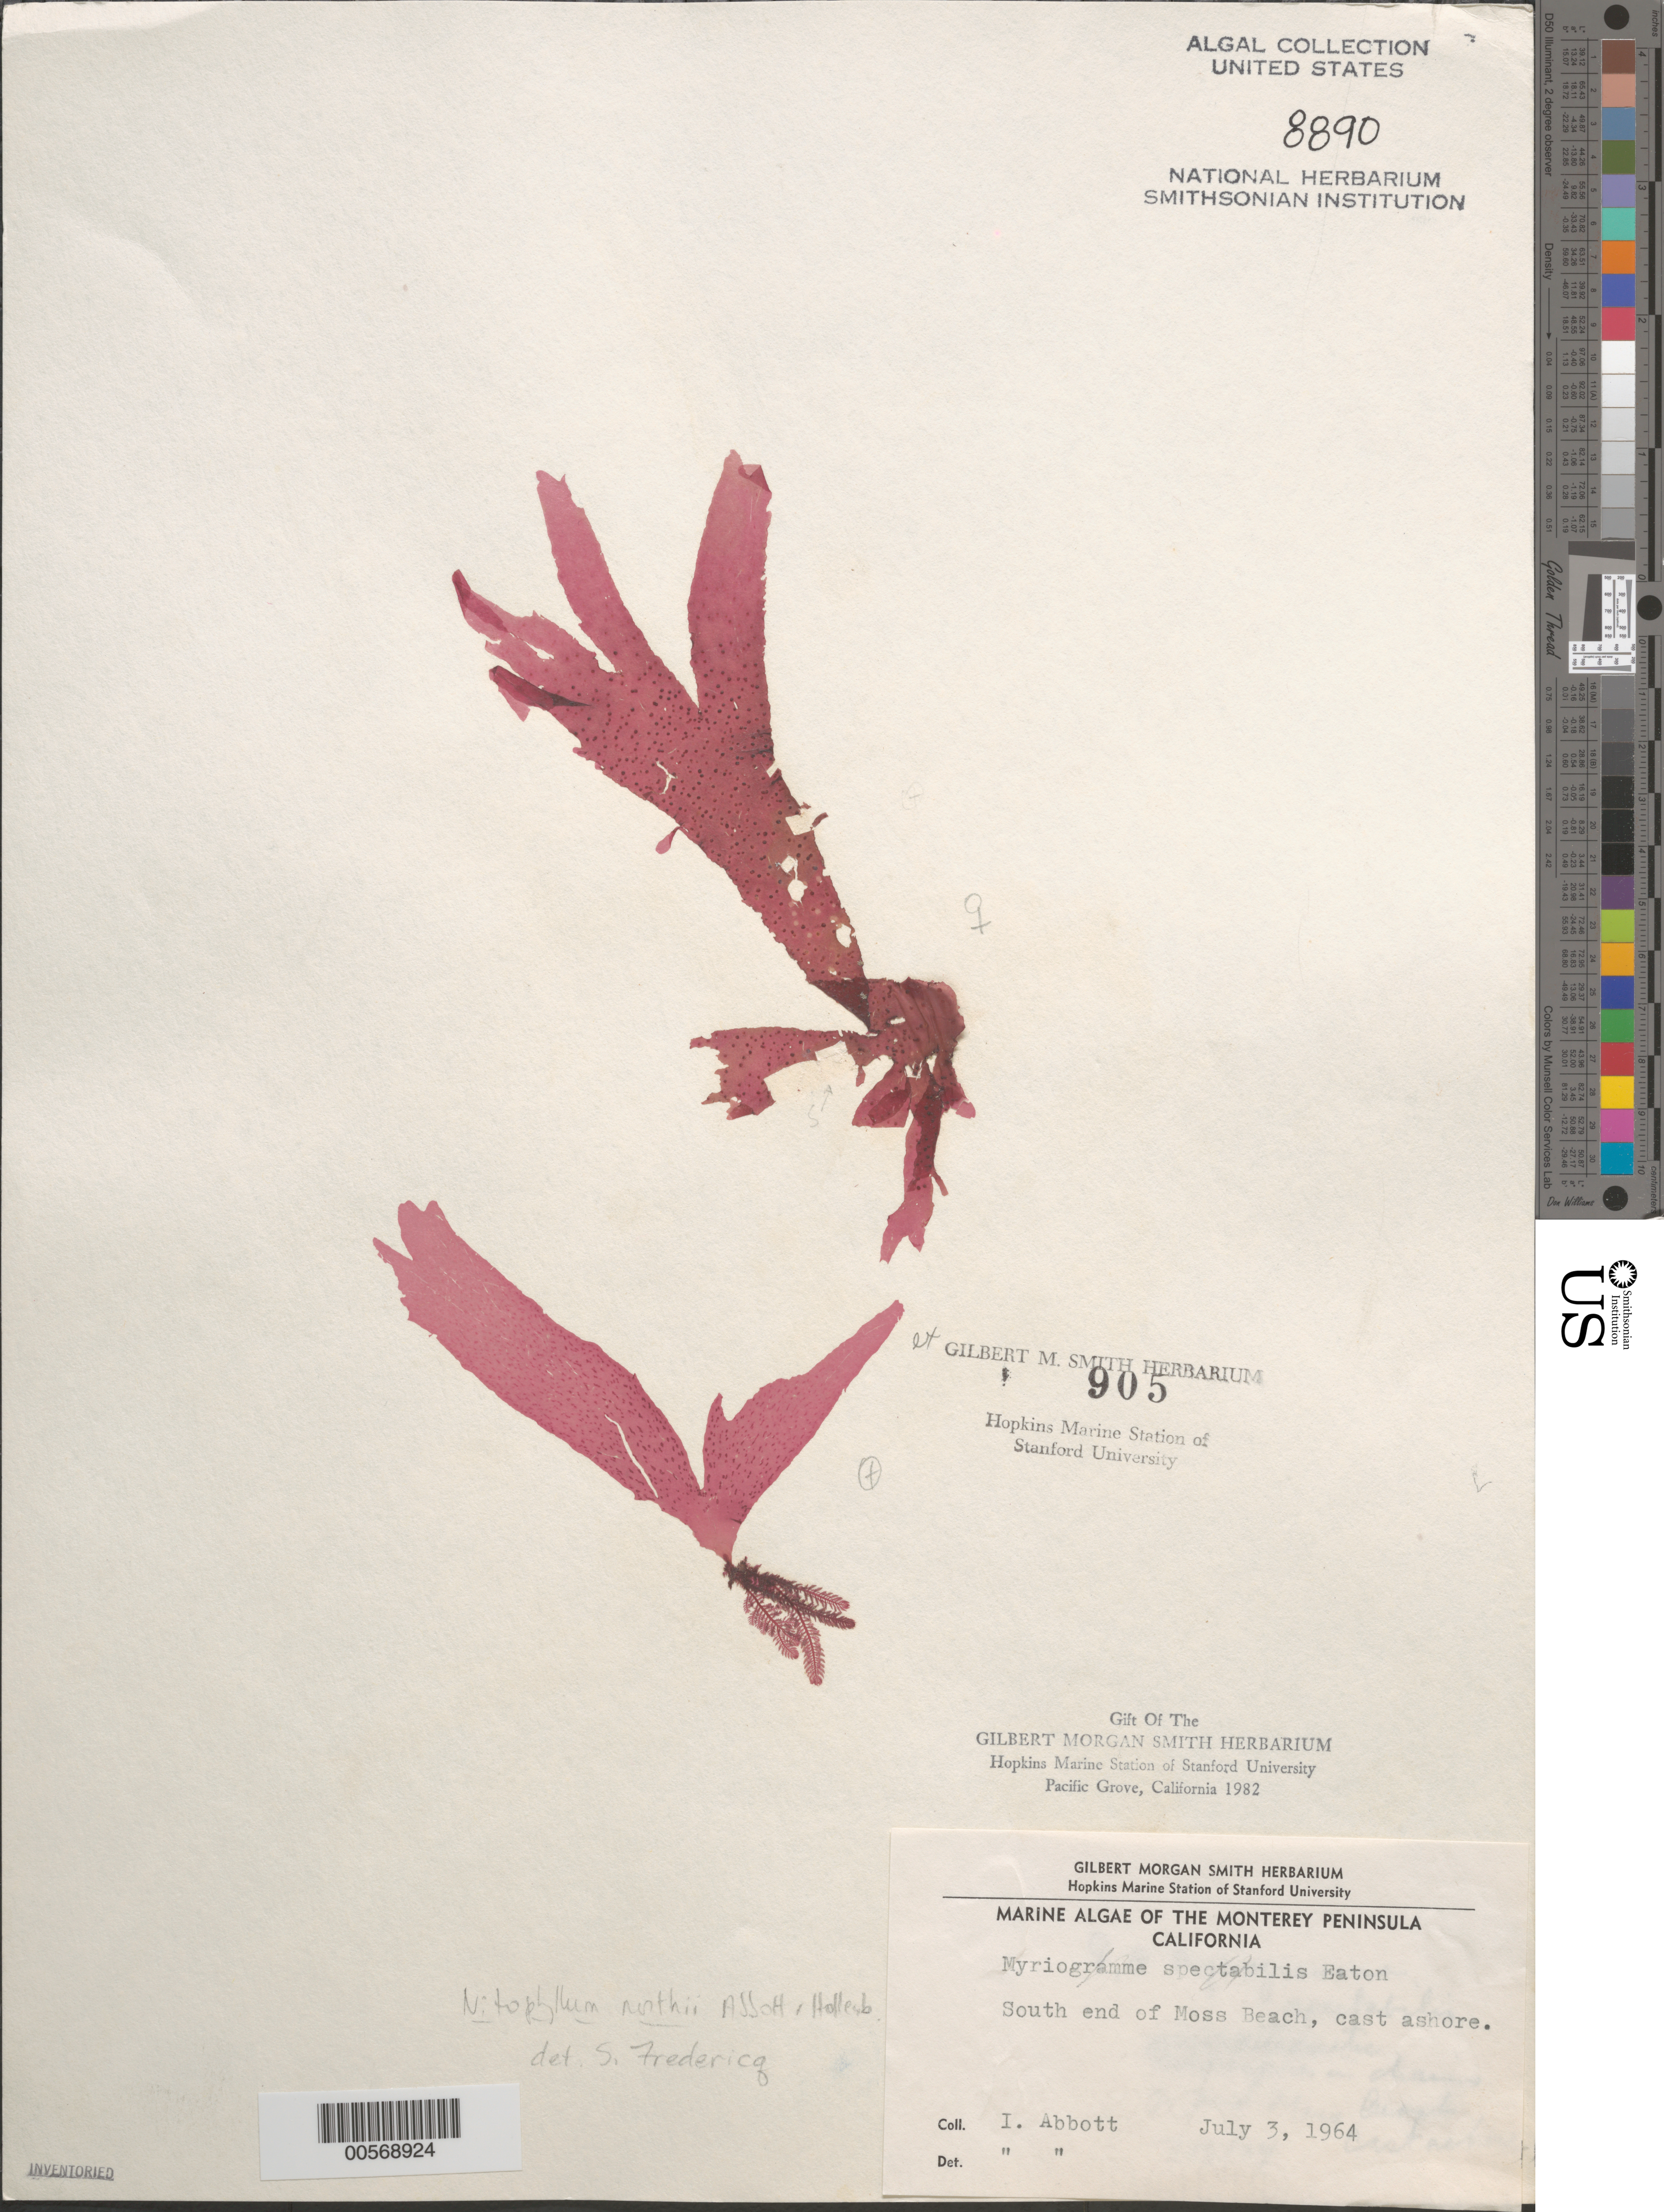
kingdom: Plantae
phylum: Rhodophyta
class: Florideophyceae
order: Ceramiales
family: Delesseriaceae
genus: Nitophyllum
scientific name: Nitophyllum northii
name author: Hollenb. & I.A. Abbott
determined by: Fredericq, S.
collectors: I. A. Abbott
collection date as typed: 03 Jul 1964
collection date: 1964-07-03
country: United States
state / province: California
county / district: Monterey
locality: Moss Beach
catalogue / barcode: US 8890